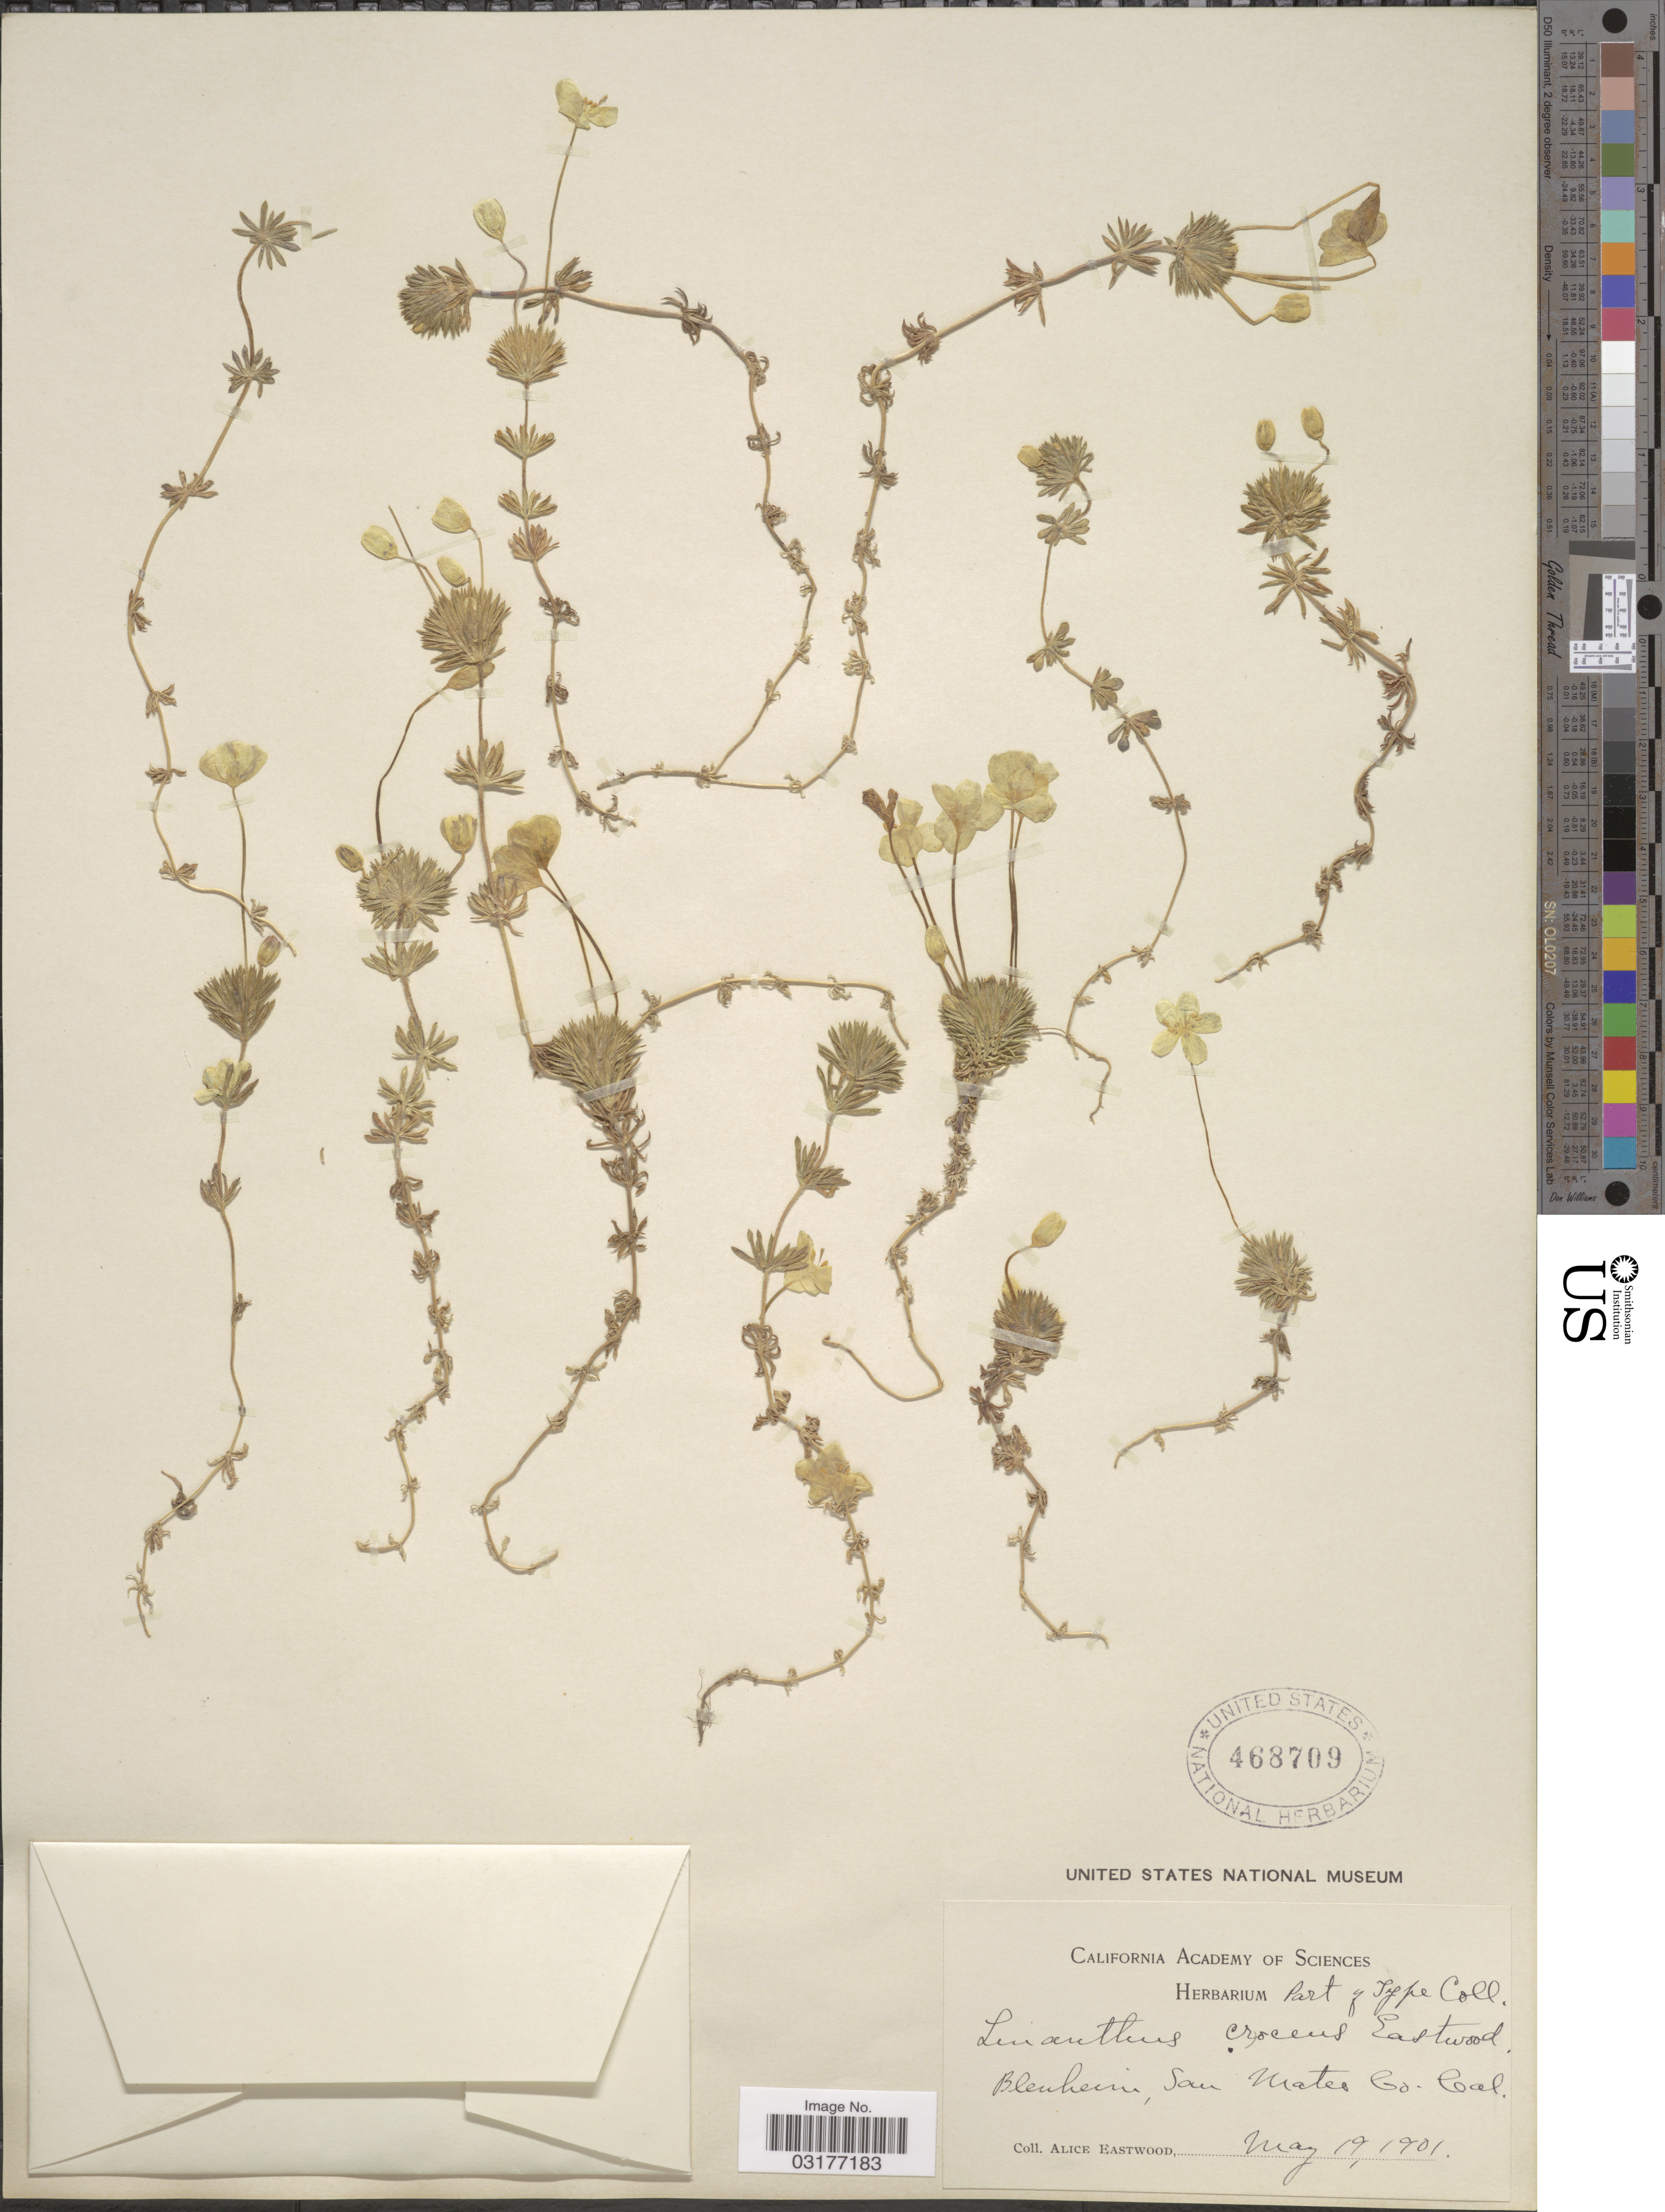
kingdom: Plantae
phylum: Tracheophyta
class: Magnoliopsida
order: Ericales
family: Polemoniaceae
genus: Leptosiphon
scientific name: Leptosiphon androsaceus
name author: Benth.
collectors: A. Eastwood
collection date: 1901-05-19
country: United States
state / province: California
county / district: San Mateo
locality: Blenheim, San Mateo Co. Cal.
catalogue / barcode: US 468709